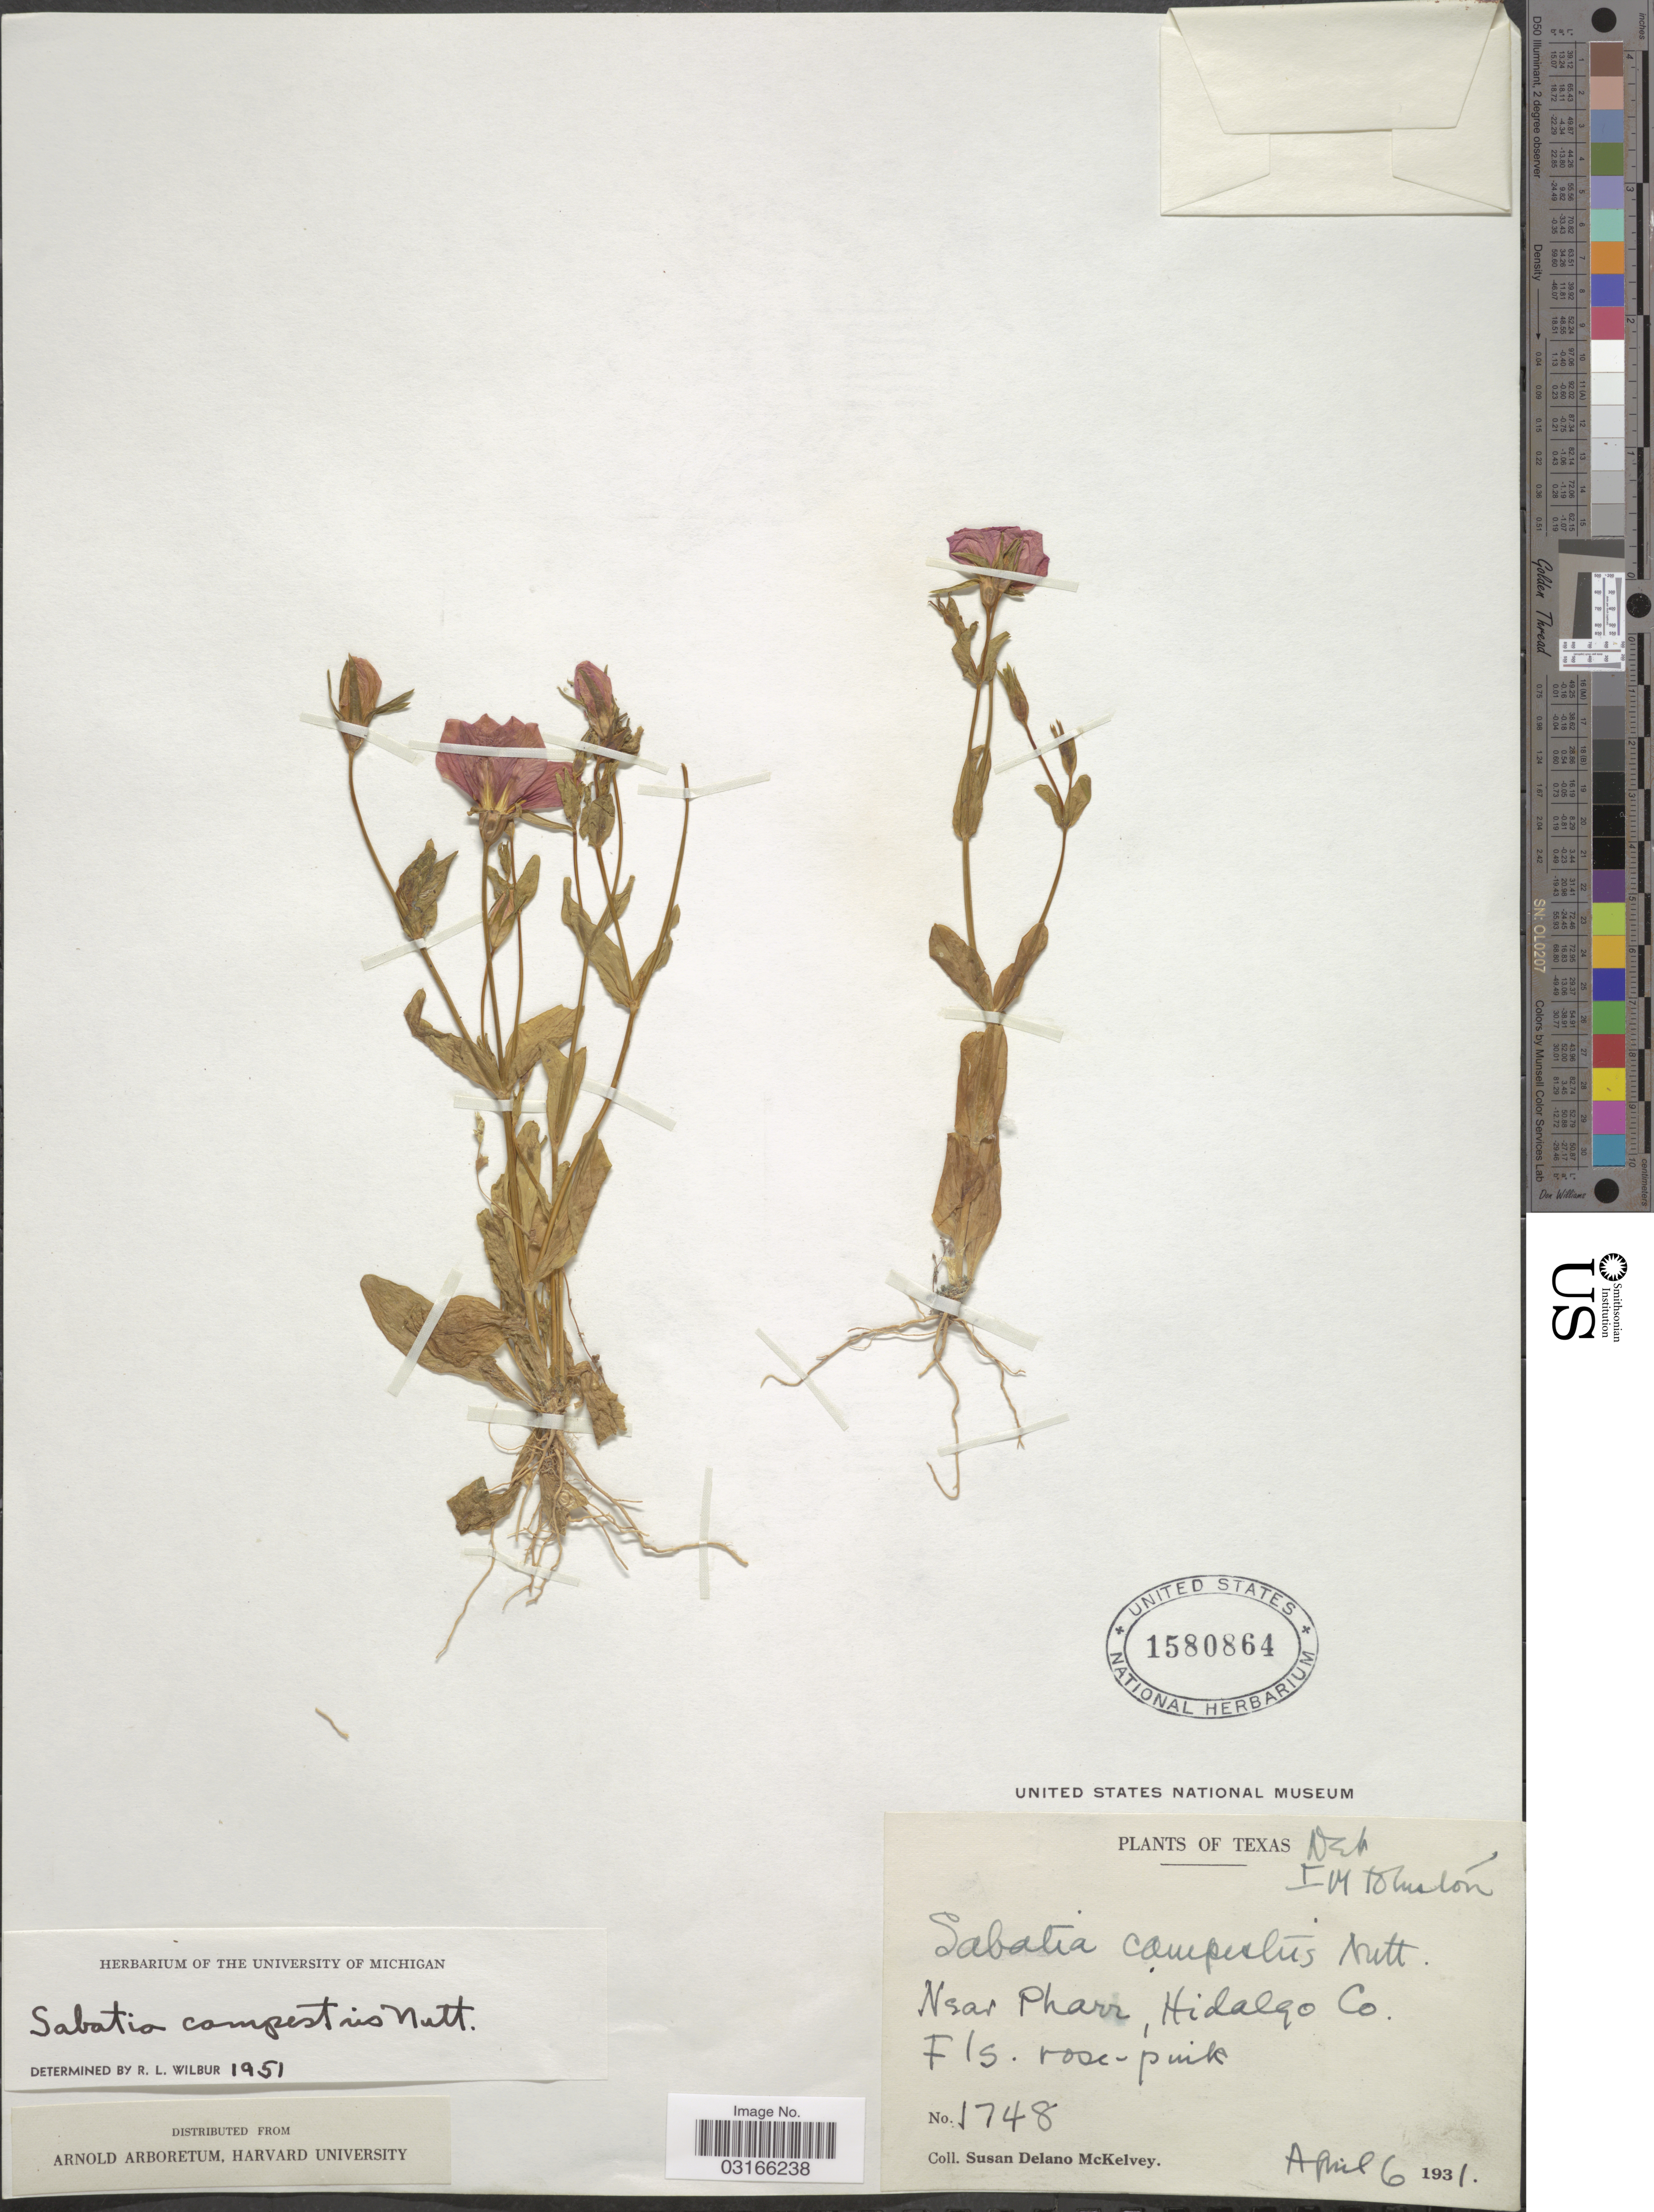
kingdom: Plantae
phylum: Tracheophyta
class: Magnoliopsida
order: Gentianales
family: Gentianaceae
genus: Sabatia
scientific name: Sabatia campestris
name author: Nutt.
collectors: S. A. McKelvey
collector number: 1748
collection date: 1931-04-06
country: United States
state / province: Texas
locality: Near Pharr, Hidalgo Co.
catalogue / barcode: US 1580864